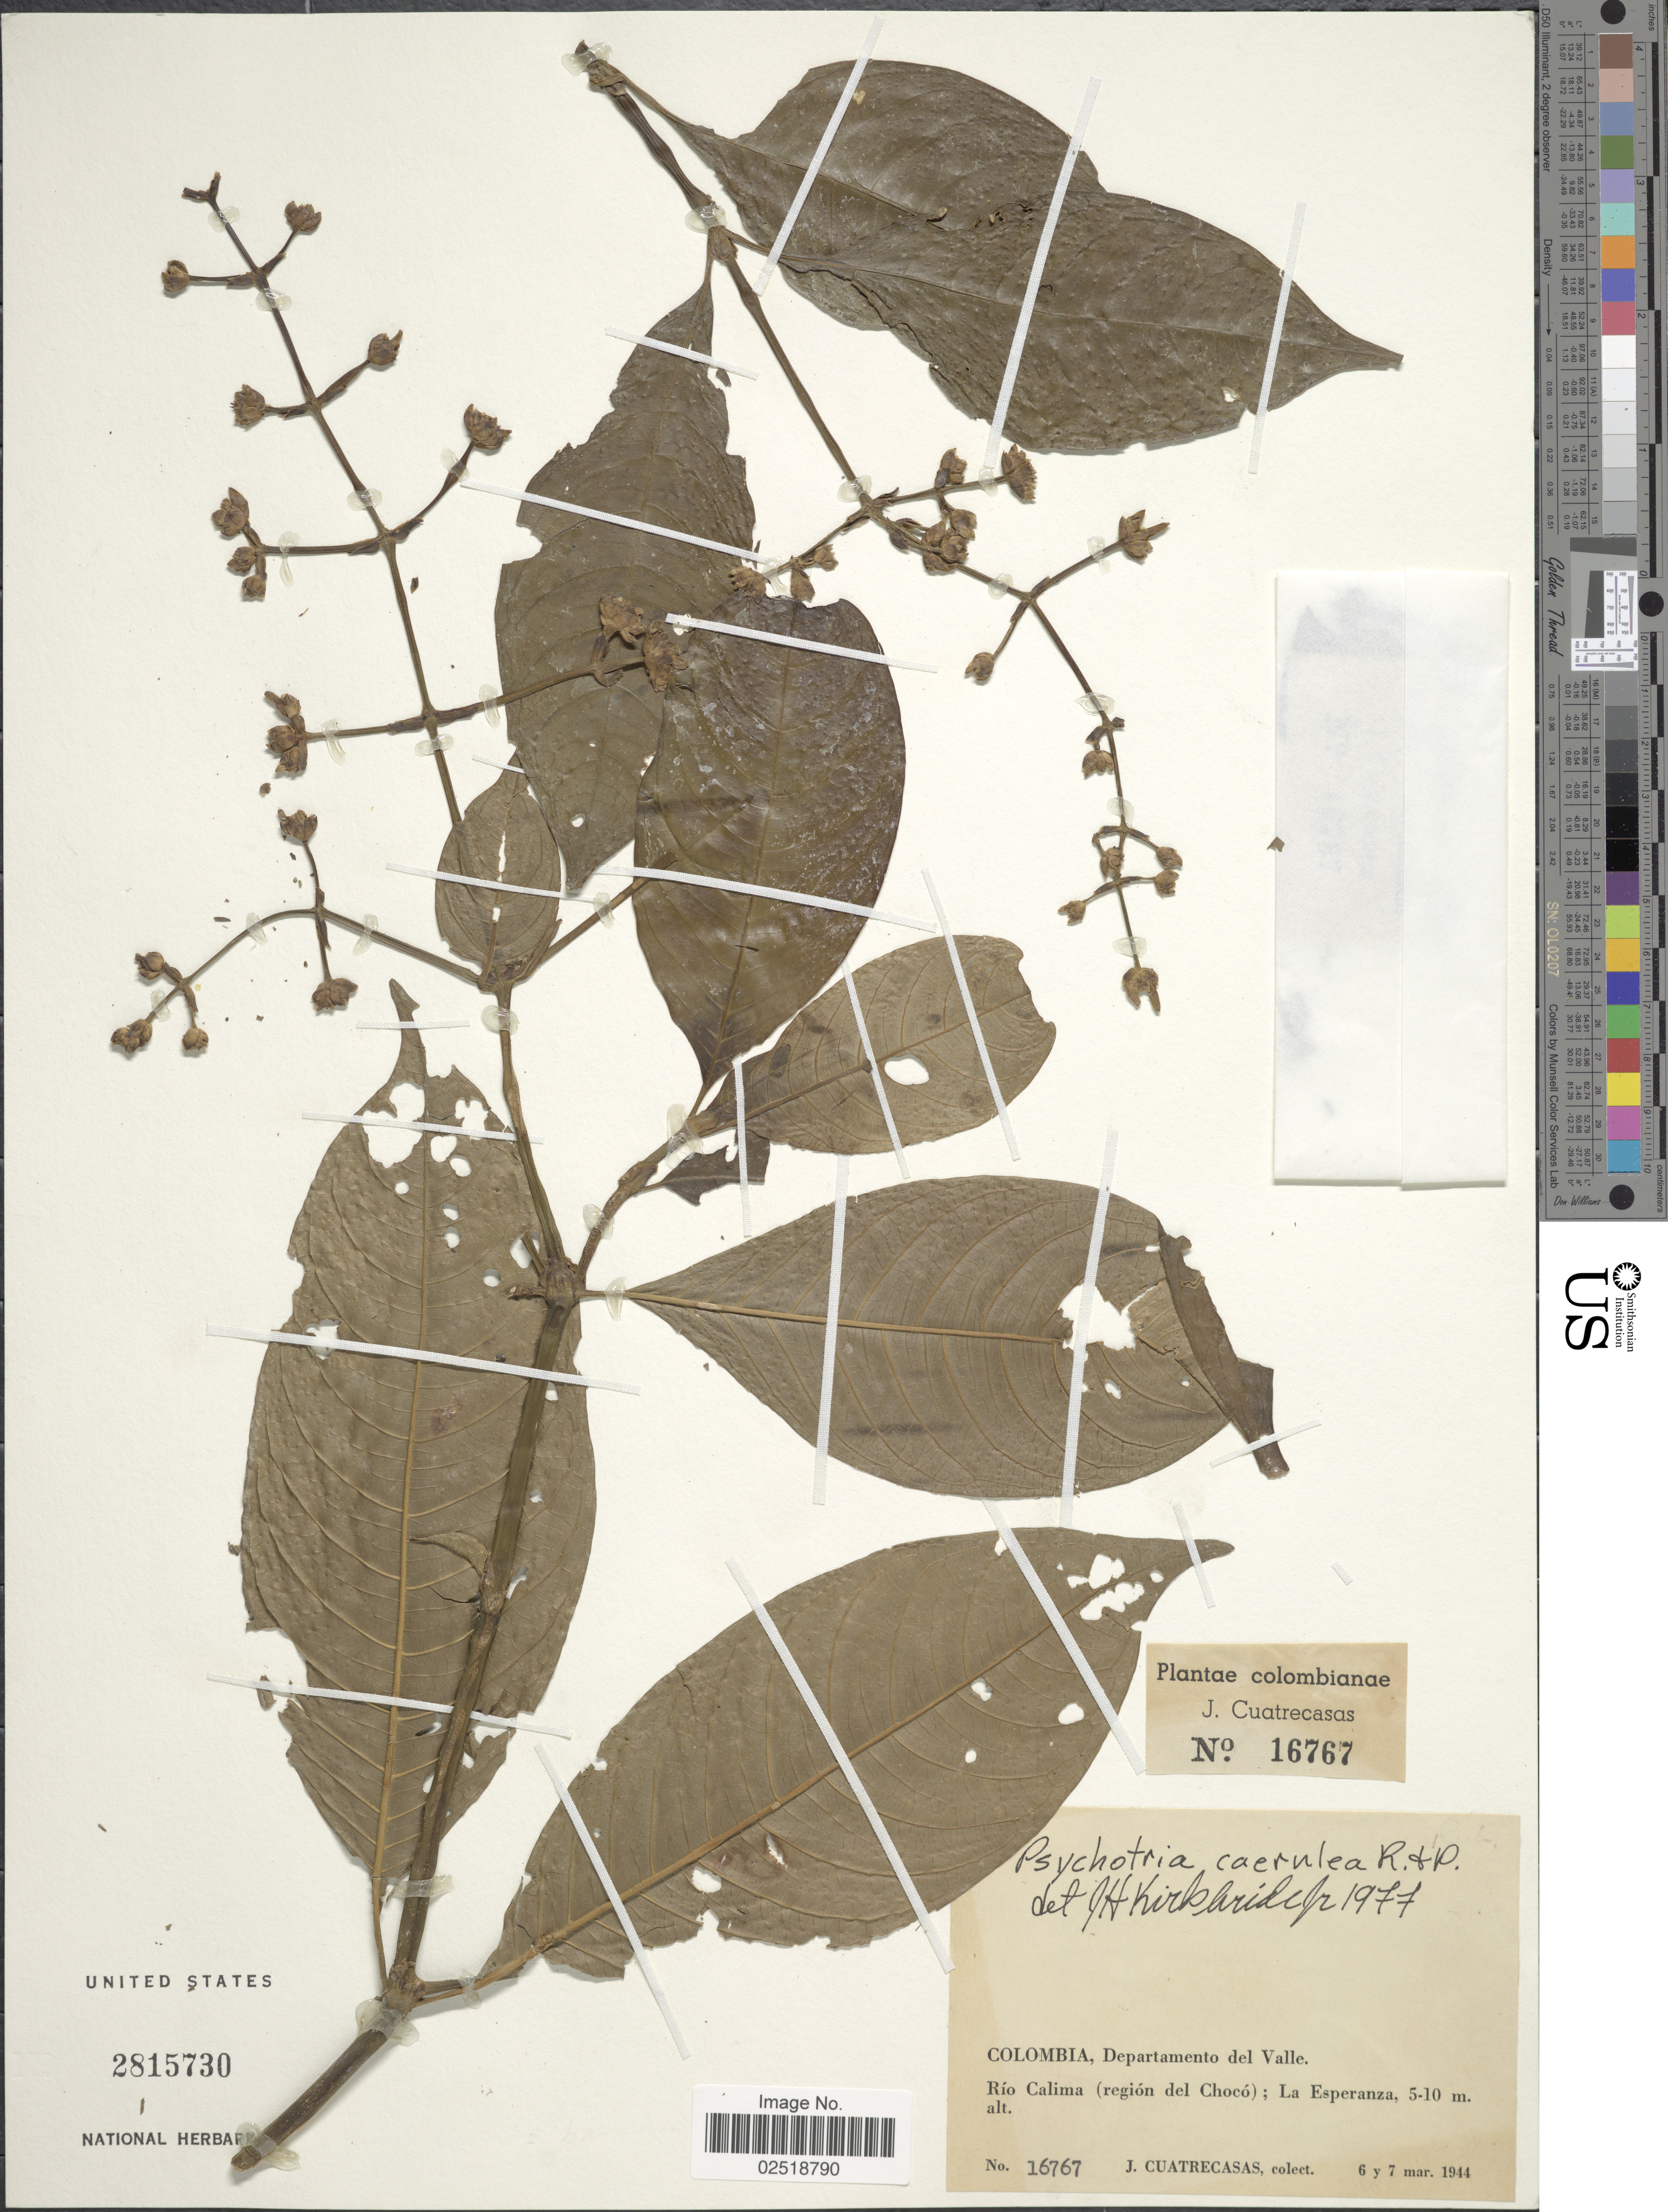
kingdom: Plantae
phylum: Tracheophyta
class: Magnoliopsida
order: Gentianales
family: Rubiaceae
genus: Psychotria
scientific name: Psychotria caerulea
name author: Ruiz & Pav.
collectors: J. Cuatrecasas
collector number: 16767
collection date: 1944-03-06/1944-03-07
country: Colombia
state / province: Valle del Cauca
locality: Departamento del Valle, Río Calima (región del Chocó); La Esperanza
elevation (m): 5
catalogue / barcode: US 2815730